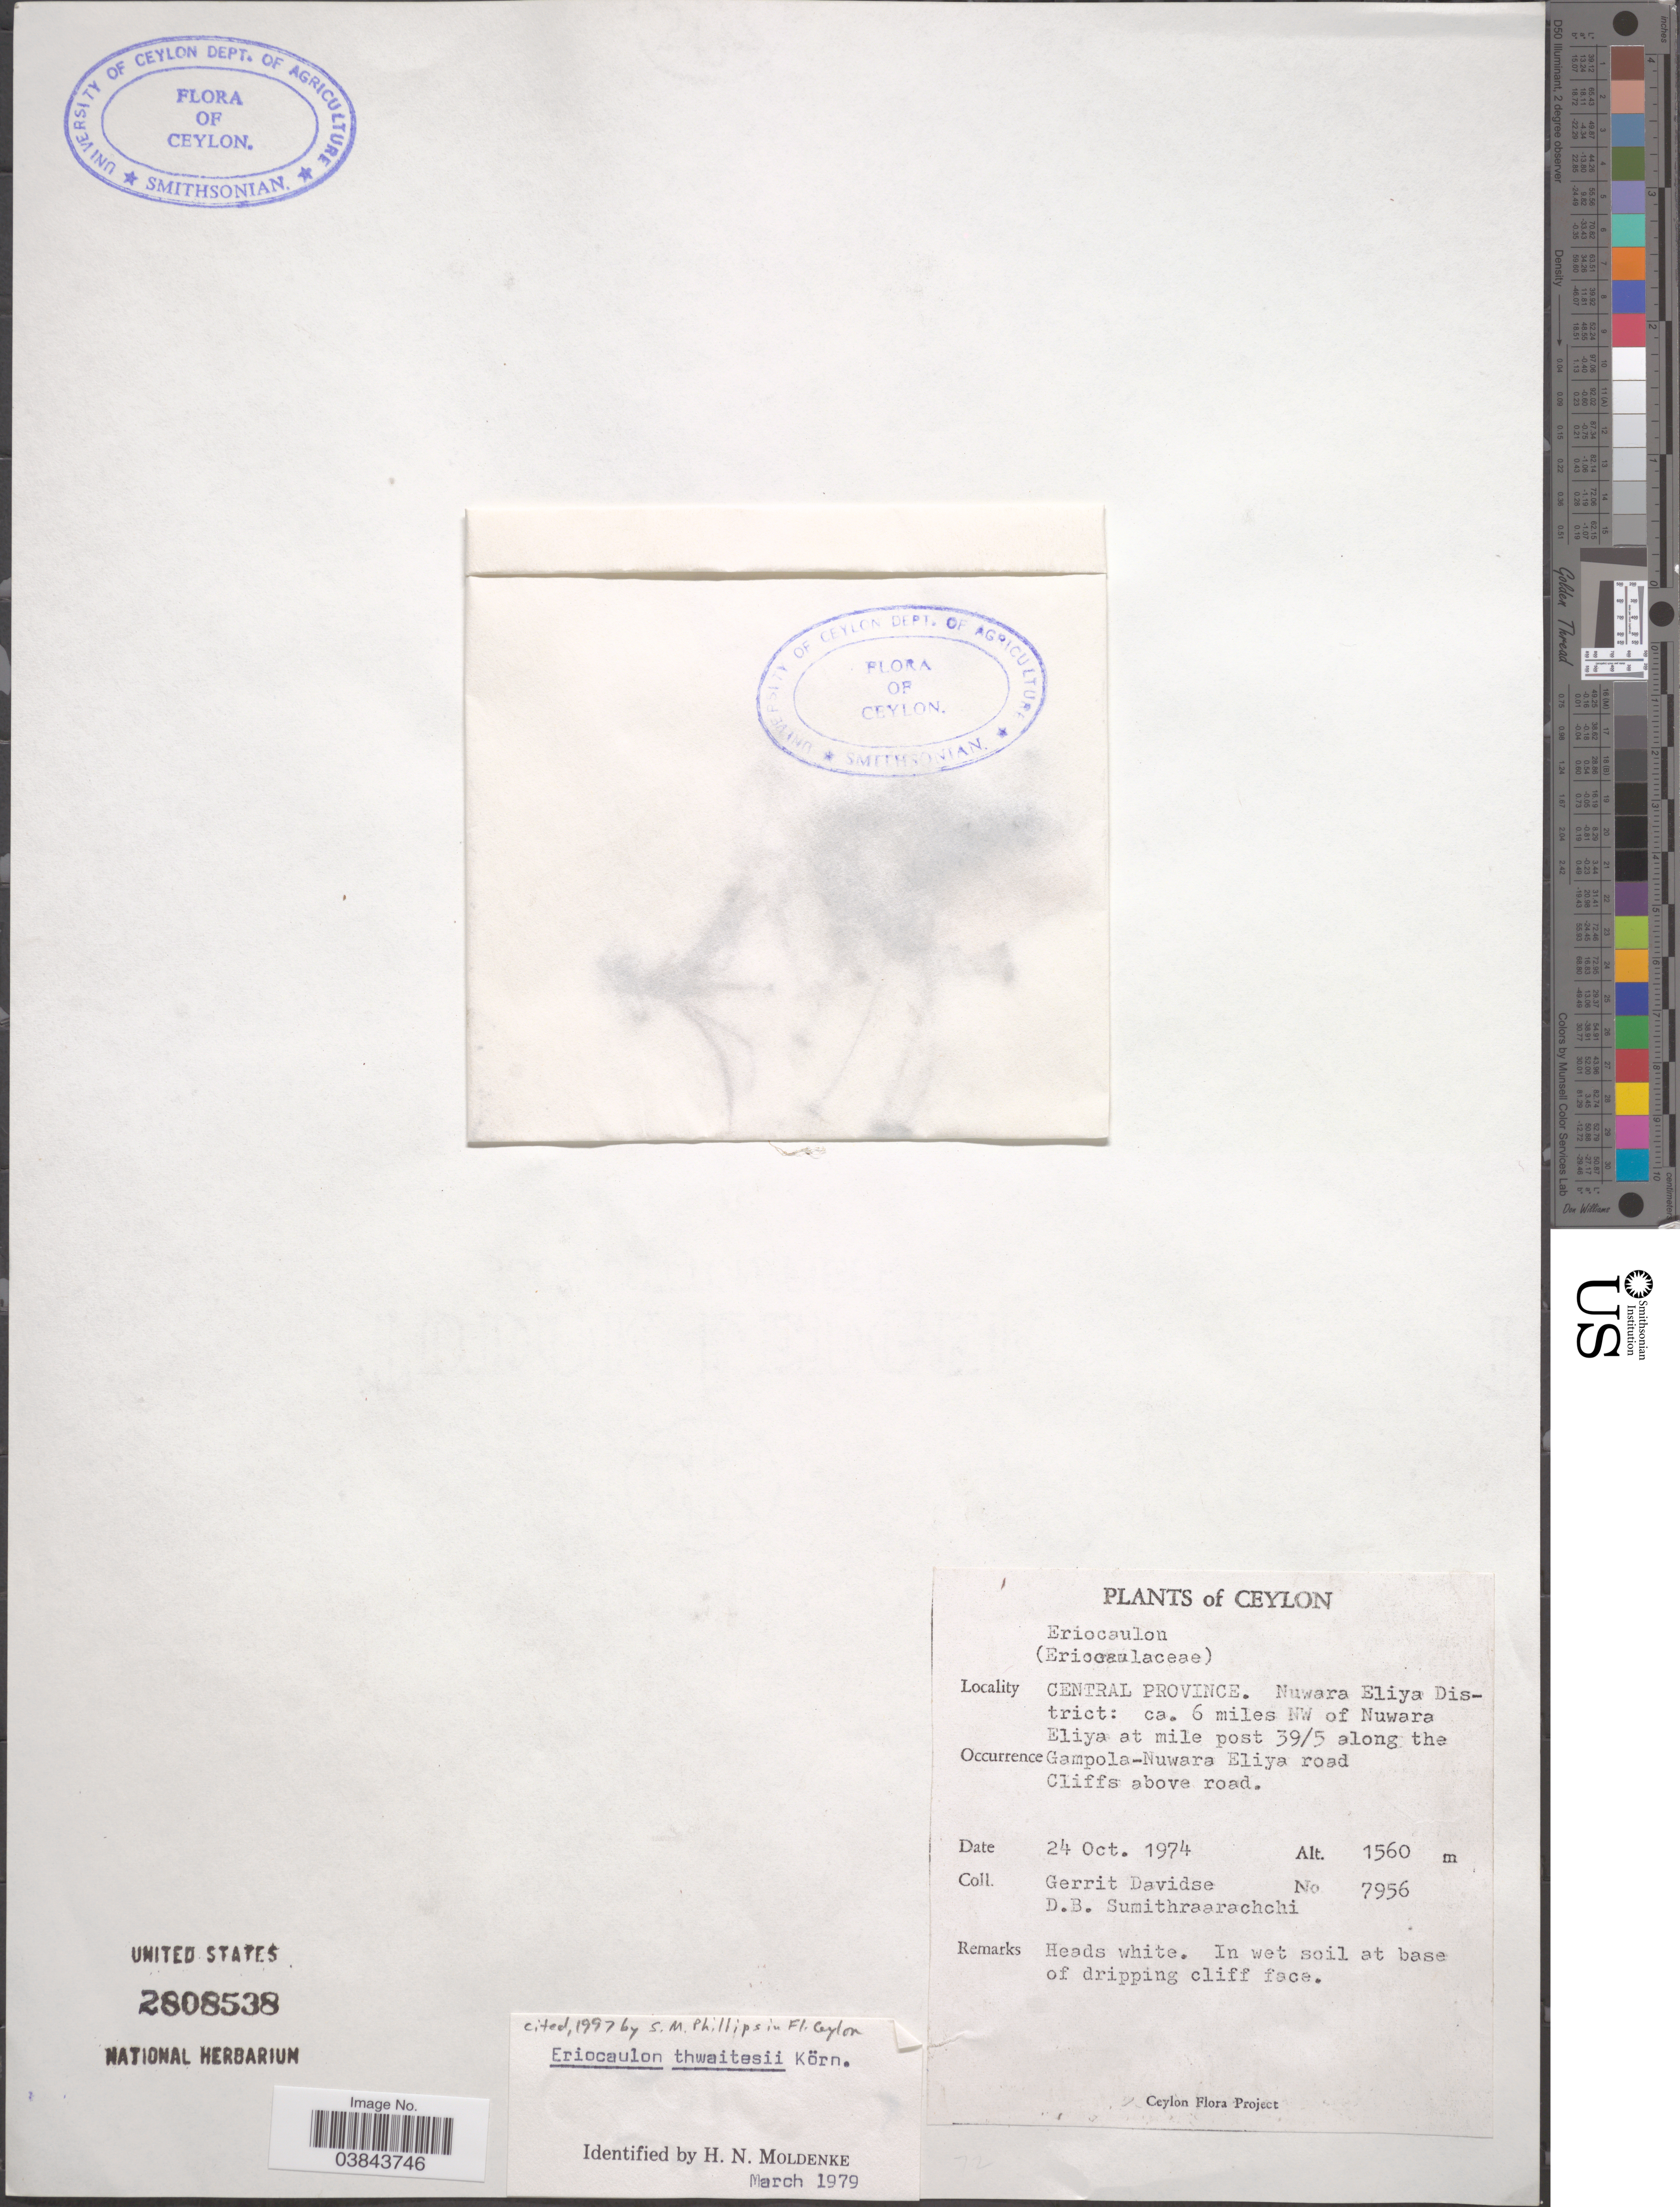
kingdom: Plantae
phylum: Tracheophyta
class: Liliopsida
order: Poales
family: Eriocaulaceae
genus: Eriocaulon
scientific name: Eriocaulon thwaitesii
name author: Körn.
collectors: G. Davidse & D. B. Sumithraarachchi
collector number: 7956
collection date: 1974-10-24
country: Sri Lanka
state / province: Central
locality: Ceylon. Central Province. Nuwara Eliya District: ca. 6 miles NW of Nuwara Eliya at mile post 39/5 along the Gampola-Nuwara Eliya road Cliff's above road.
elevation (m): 1560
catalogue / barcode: US 2808538